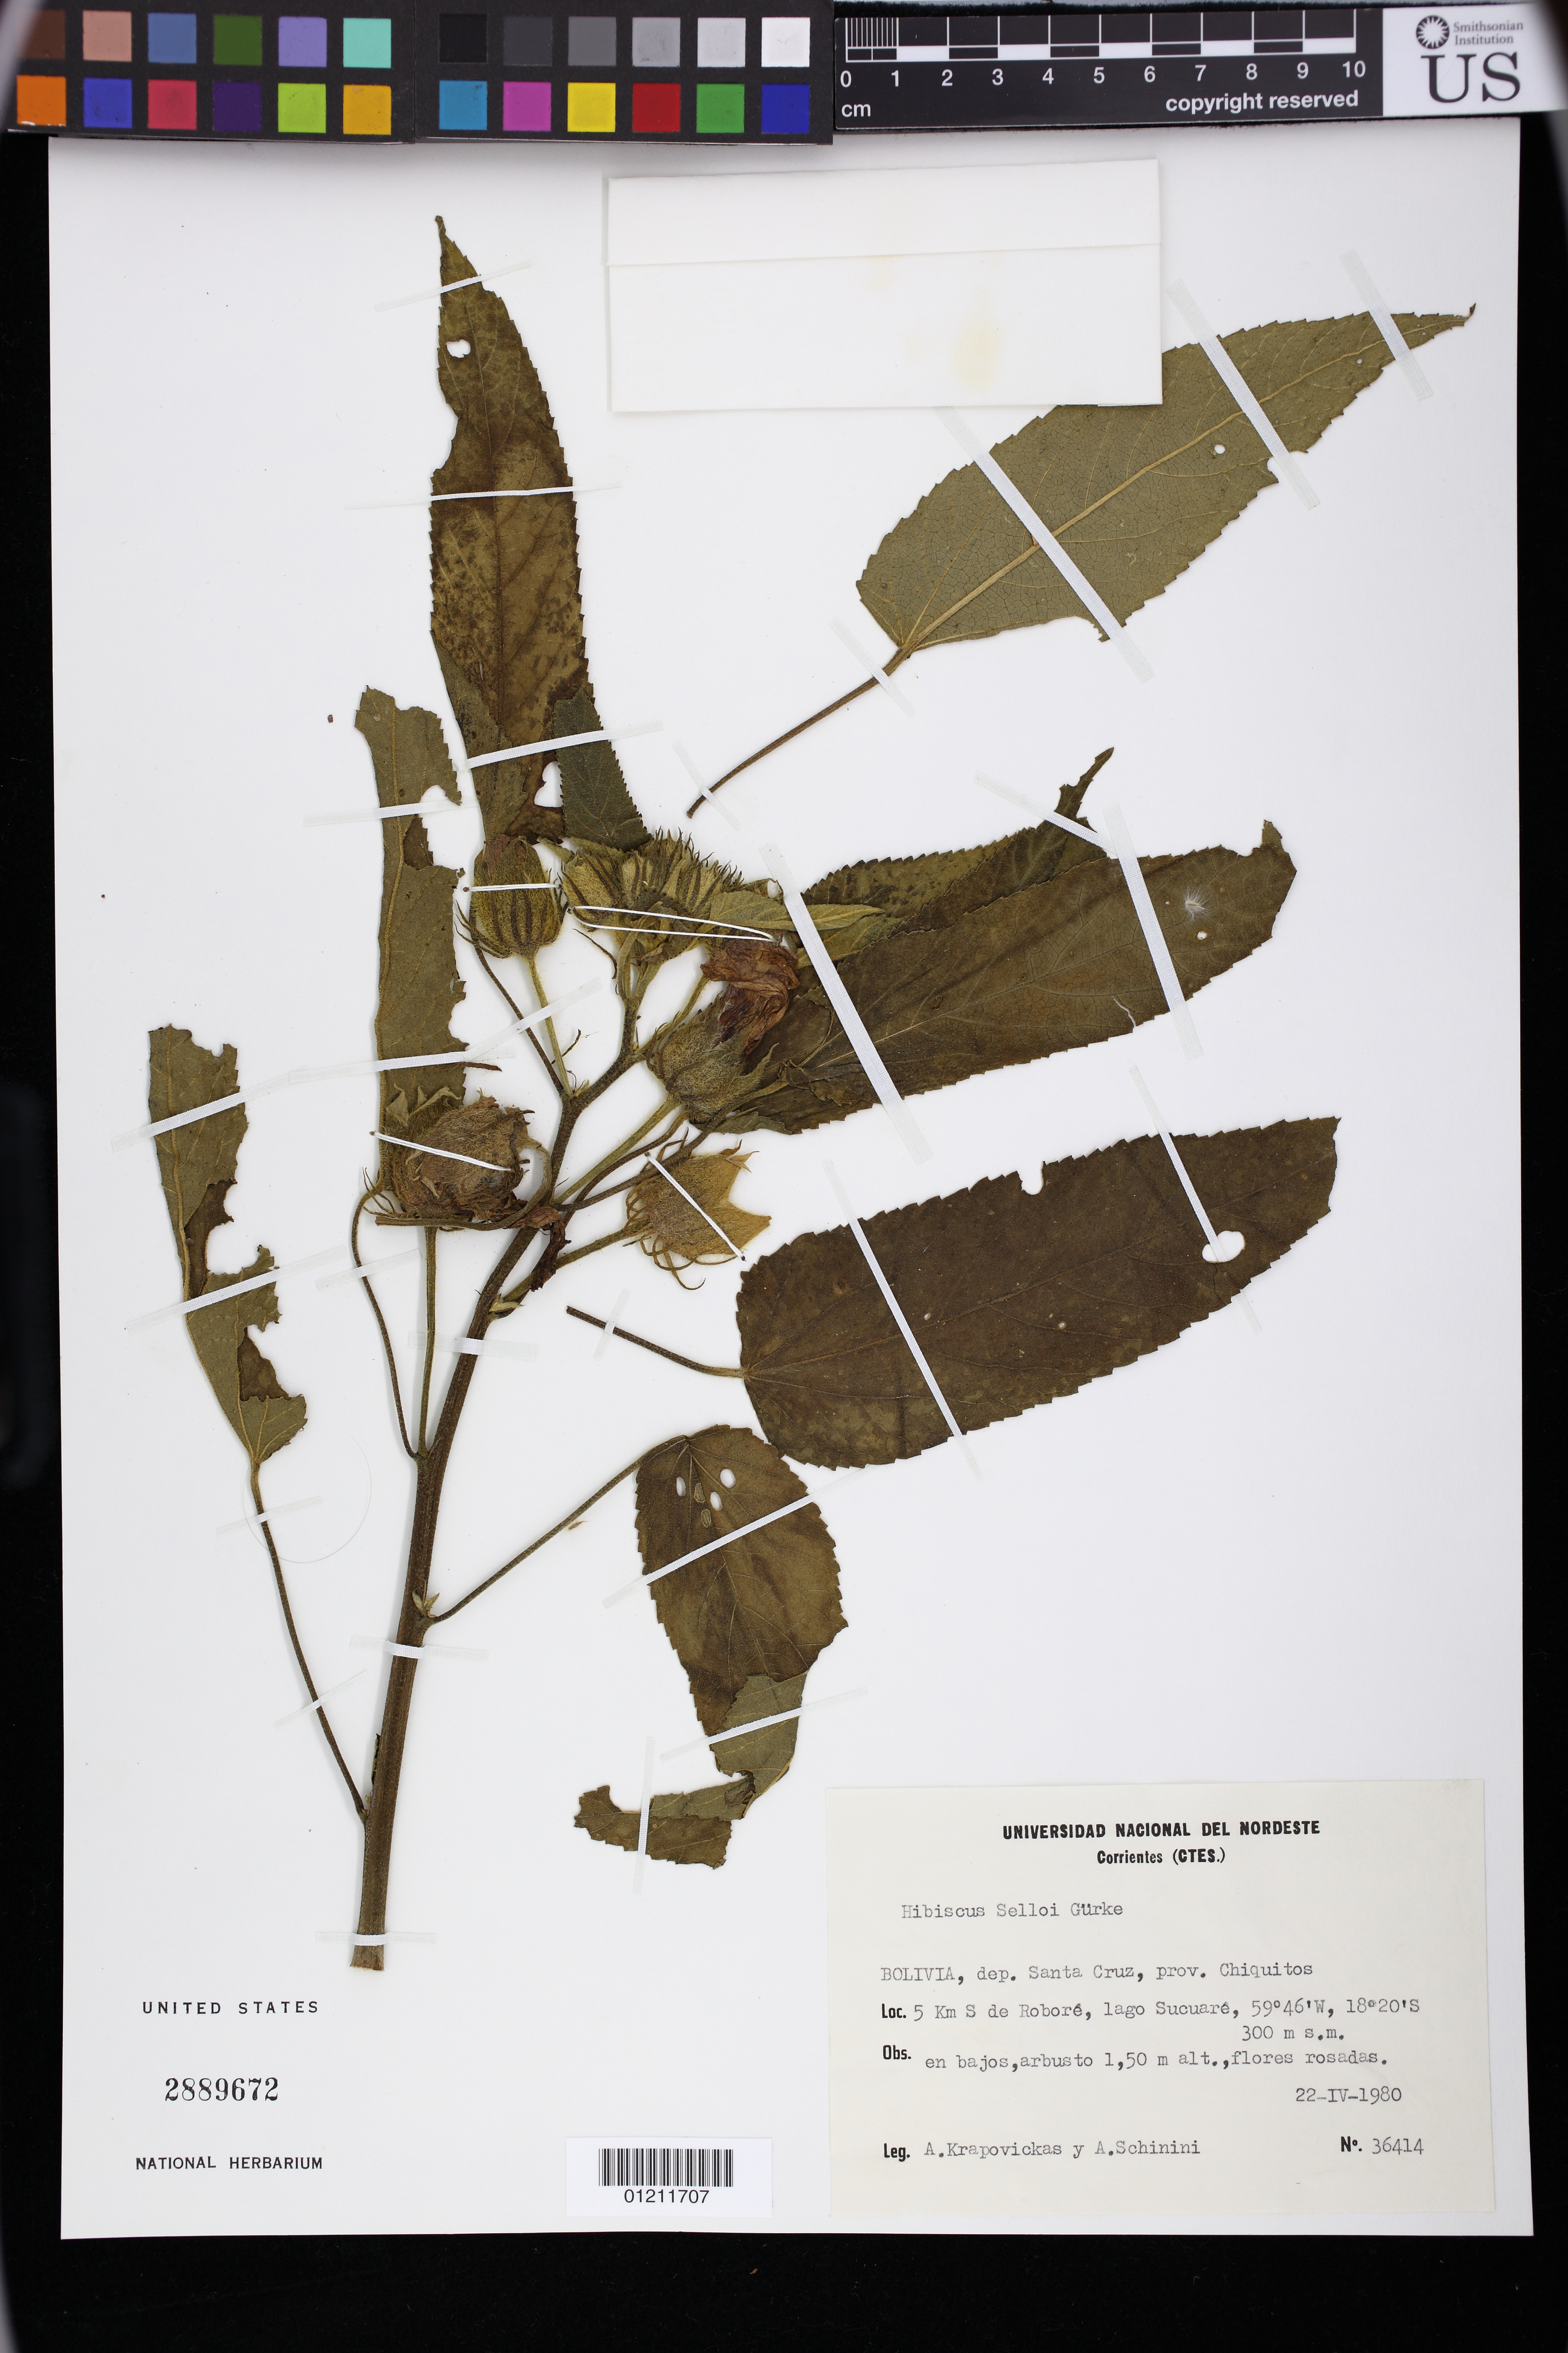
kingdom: Plantae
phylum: Tracheophyta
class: Magnoliopsida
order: Malvales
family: Malvaceae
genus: Hibiscus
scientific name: Hibiscus striatus subsp. selloi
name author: (Gürke) O.J. Blanch.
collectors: A. Krapovickas & A. Schinini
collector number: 36414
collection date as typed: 22 Apr 1980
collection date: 1980-04-22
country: Bolivia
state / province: Santa Cruz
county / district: Chiquitos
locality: Dep. Santa Crux, prov. Chiquitos, 5 km S de Roboré, lago Sucuaré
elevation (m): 300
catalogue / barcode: US 2889672